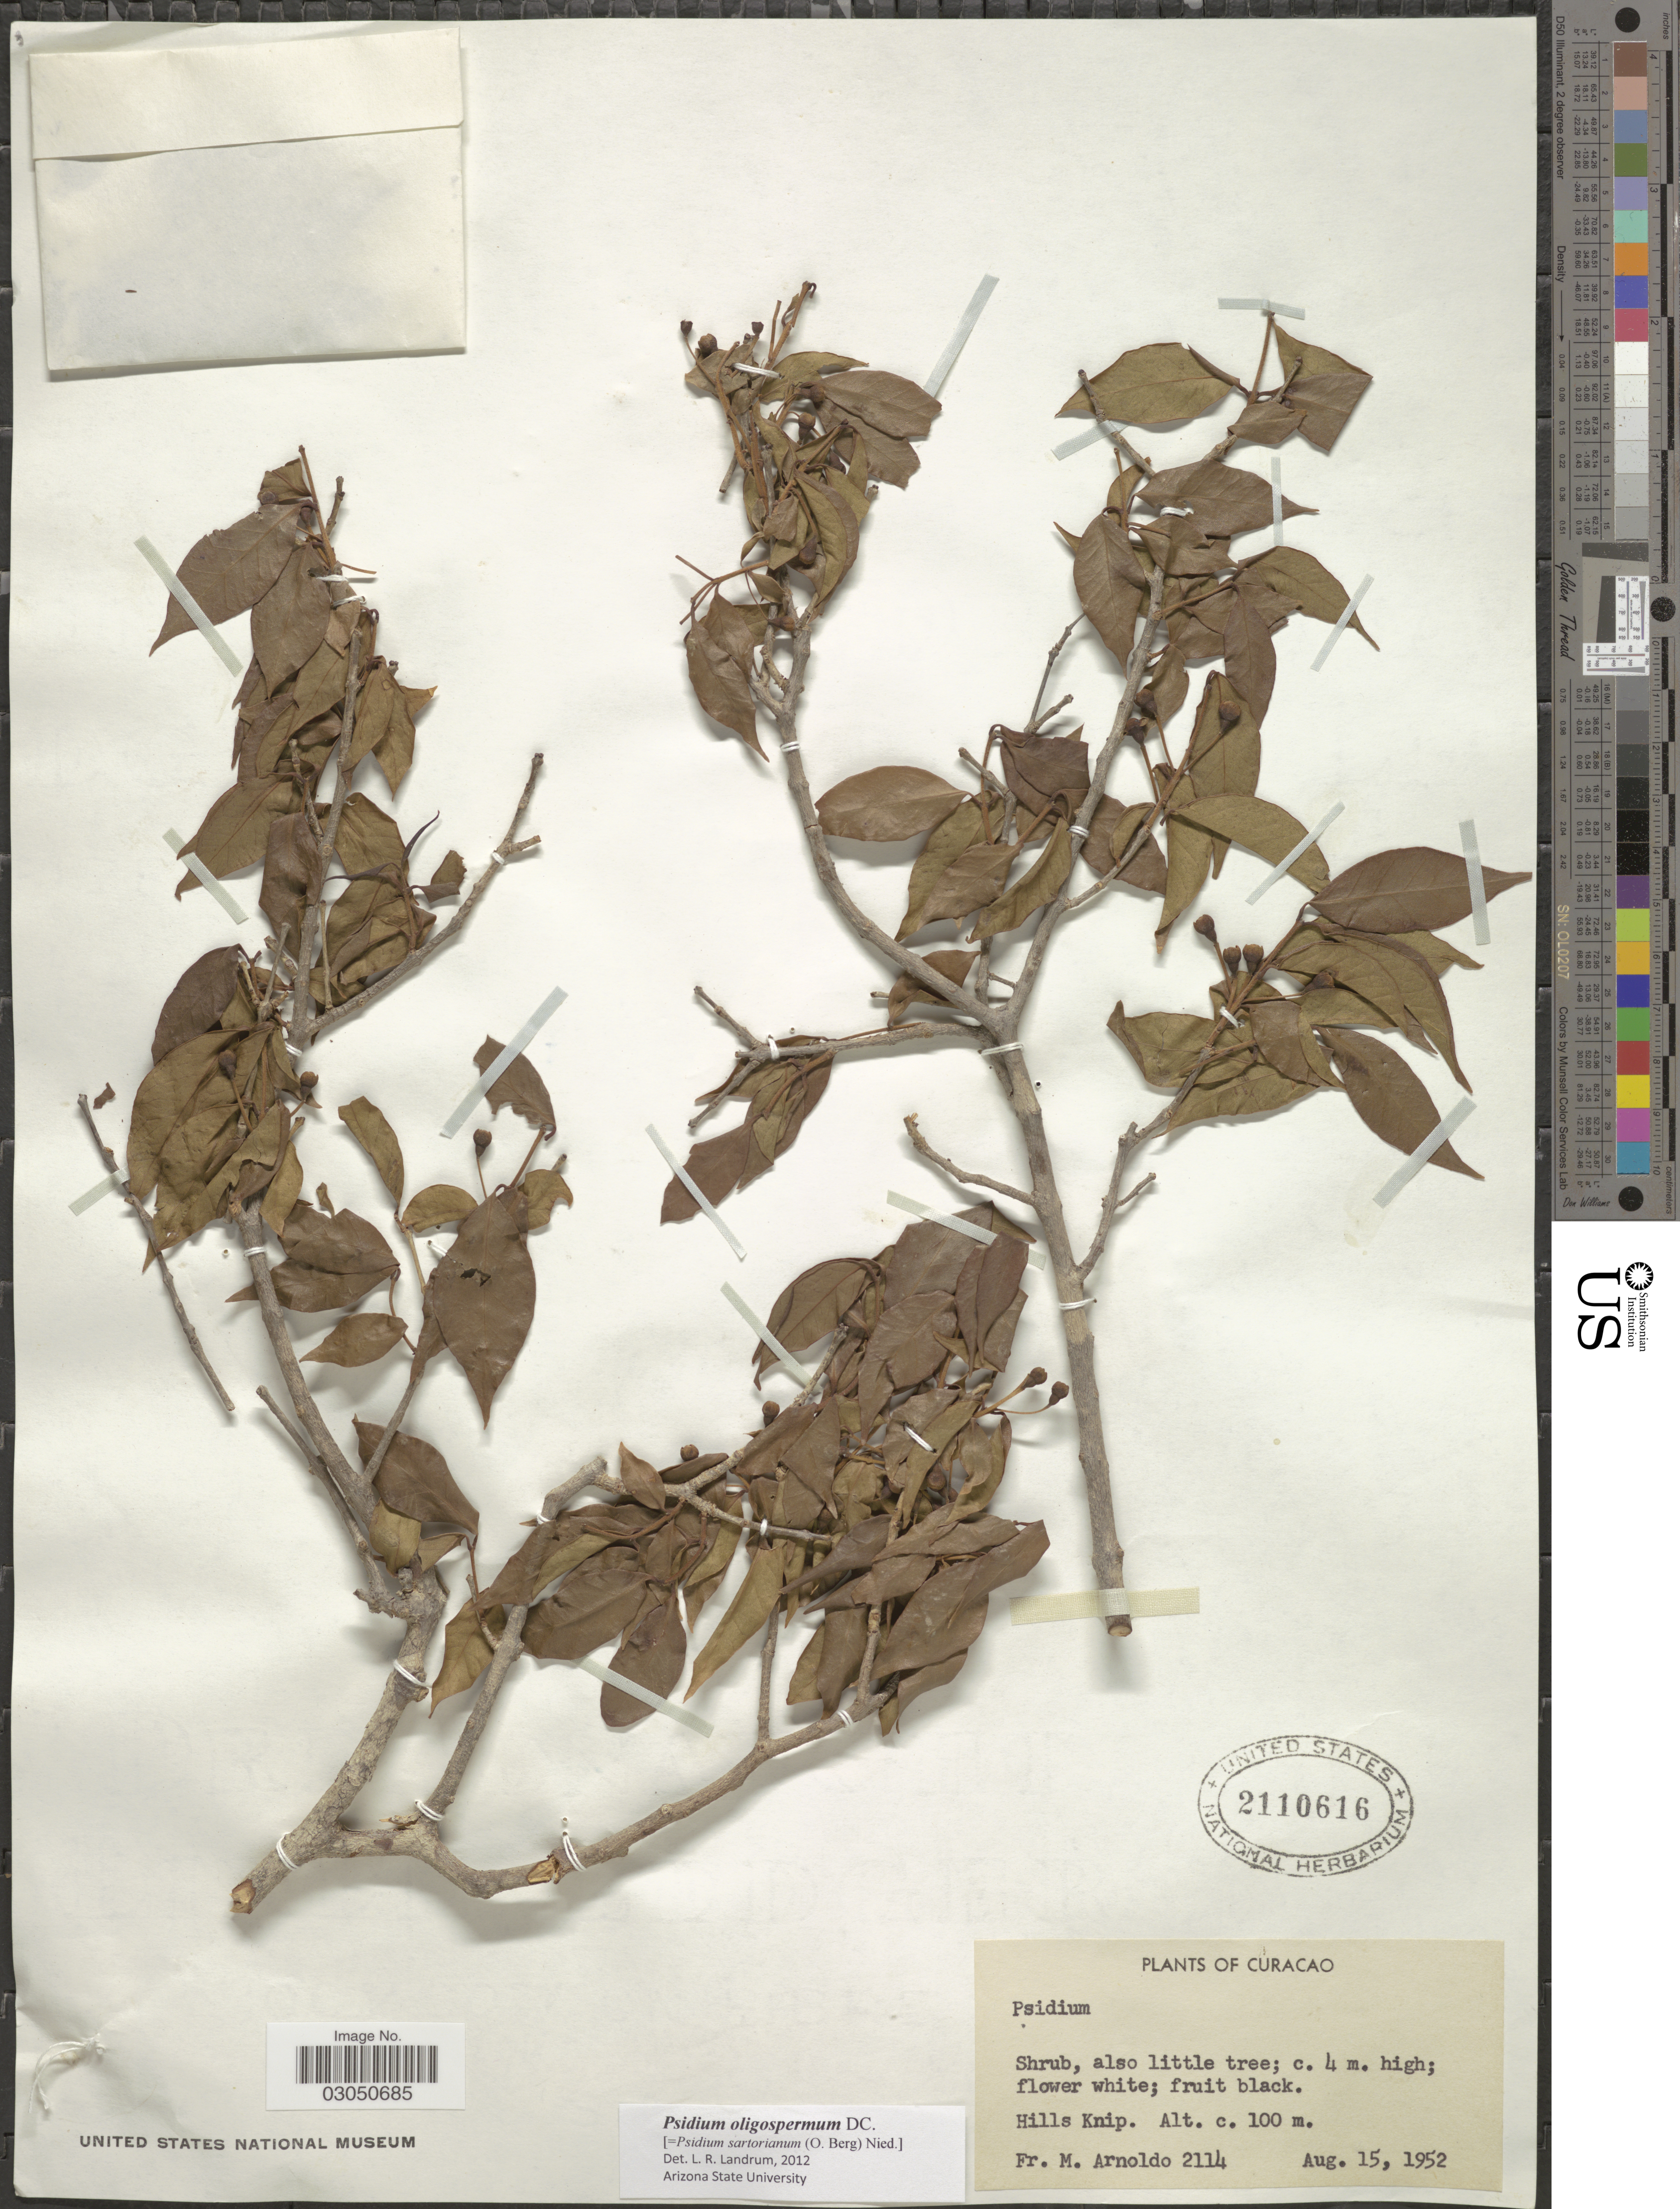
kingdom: Plantae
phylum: Tracheophyta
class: Magnoliopsida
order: Myrtales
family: Myrtaceae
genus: Psidium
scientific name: Psidium oligospermum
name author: Mart. ex DC.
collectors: N. Arnoldo-Broeders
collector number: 2114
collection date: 1952-08-15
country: Curaçao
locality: Hills Knip.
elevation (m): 100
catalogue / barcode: US 2110616